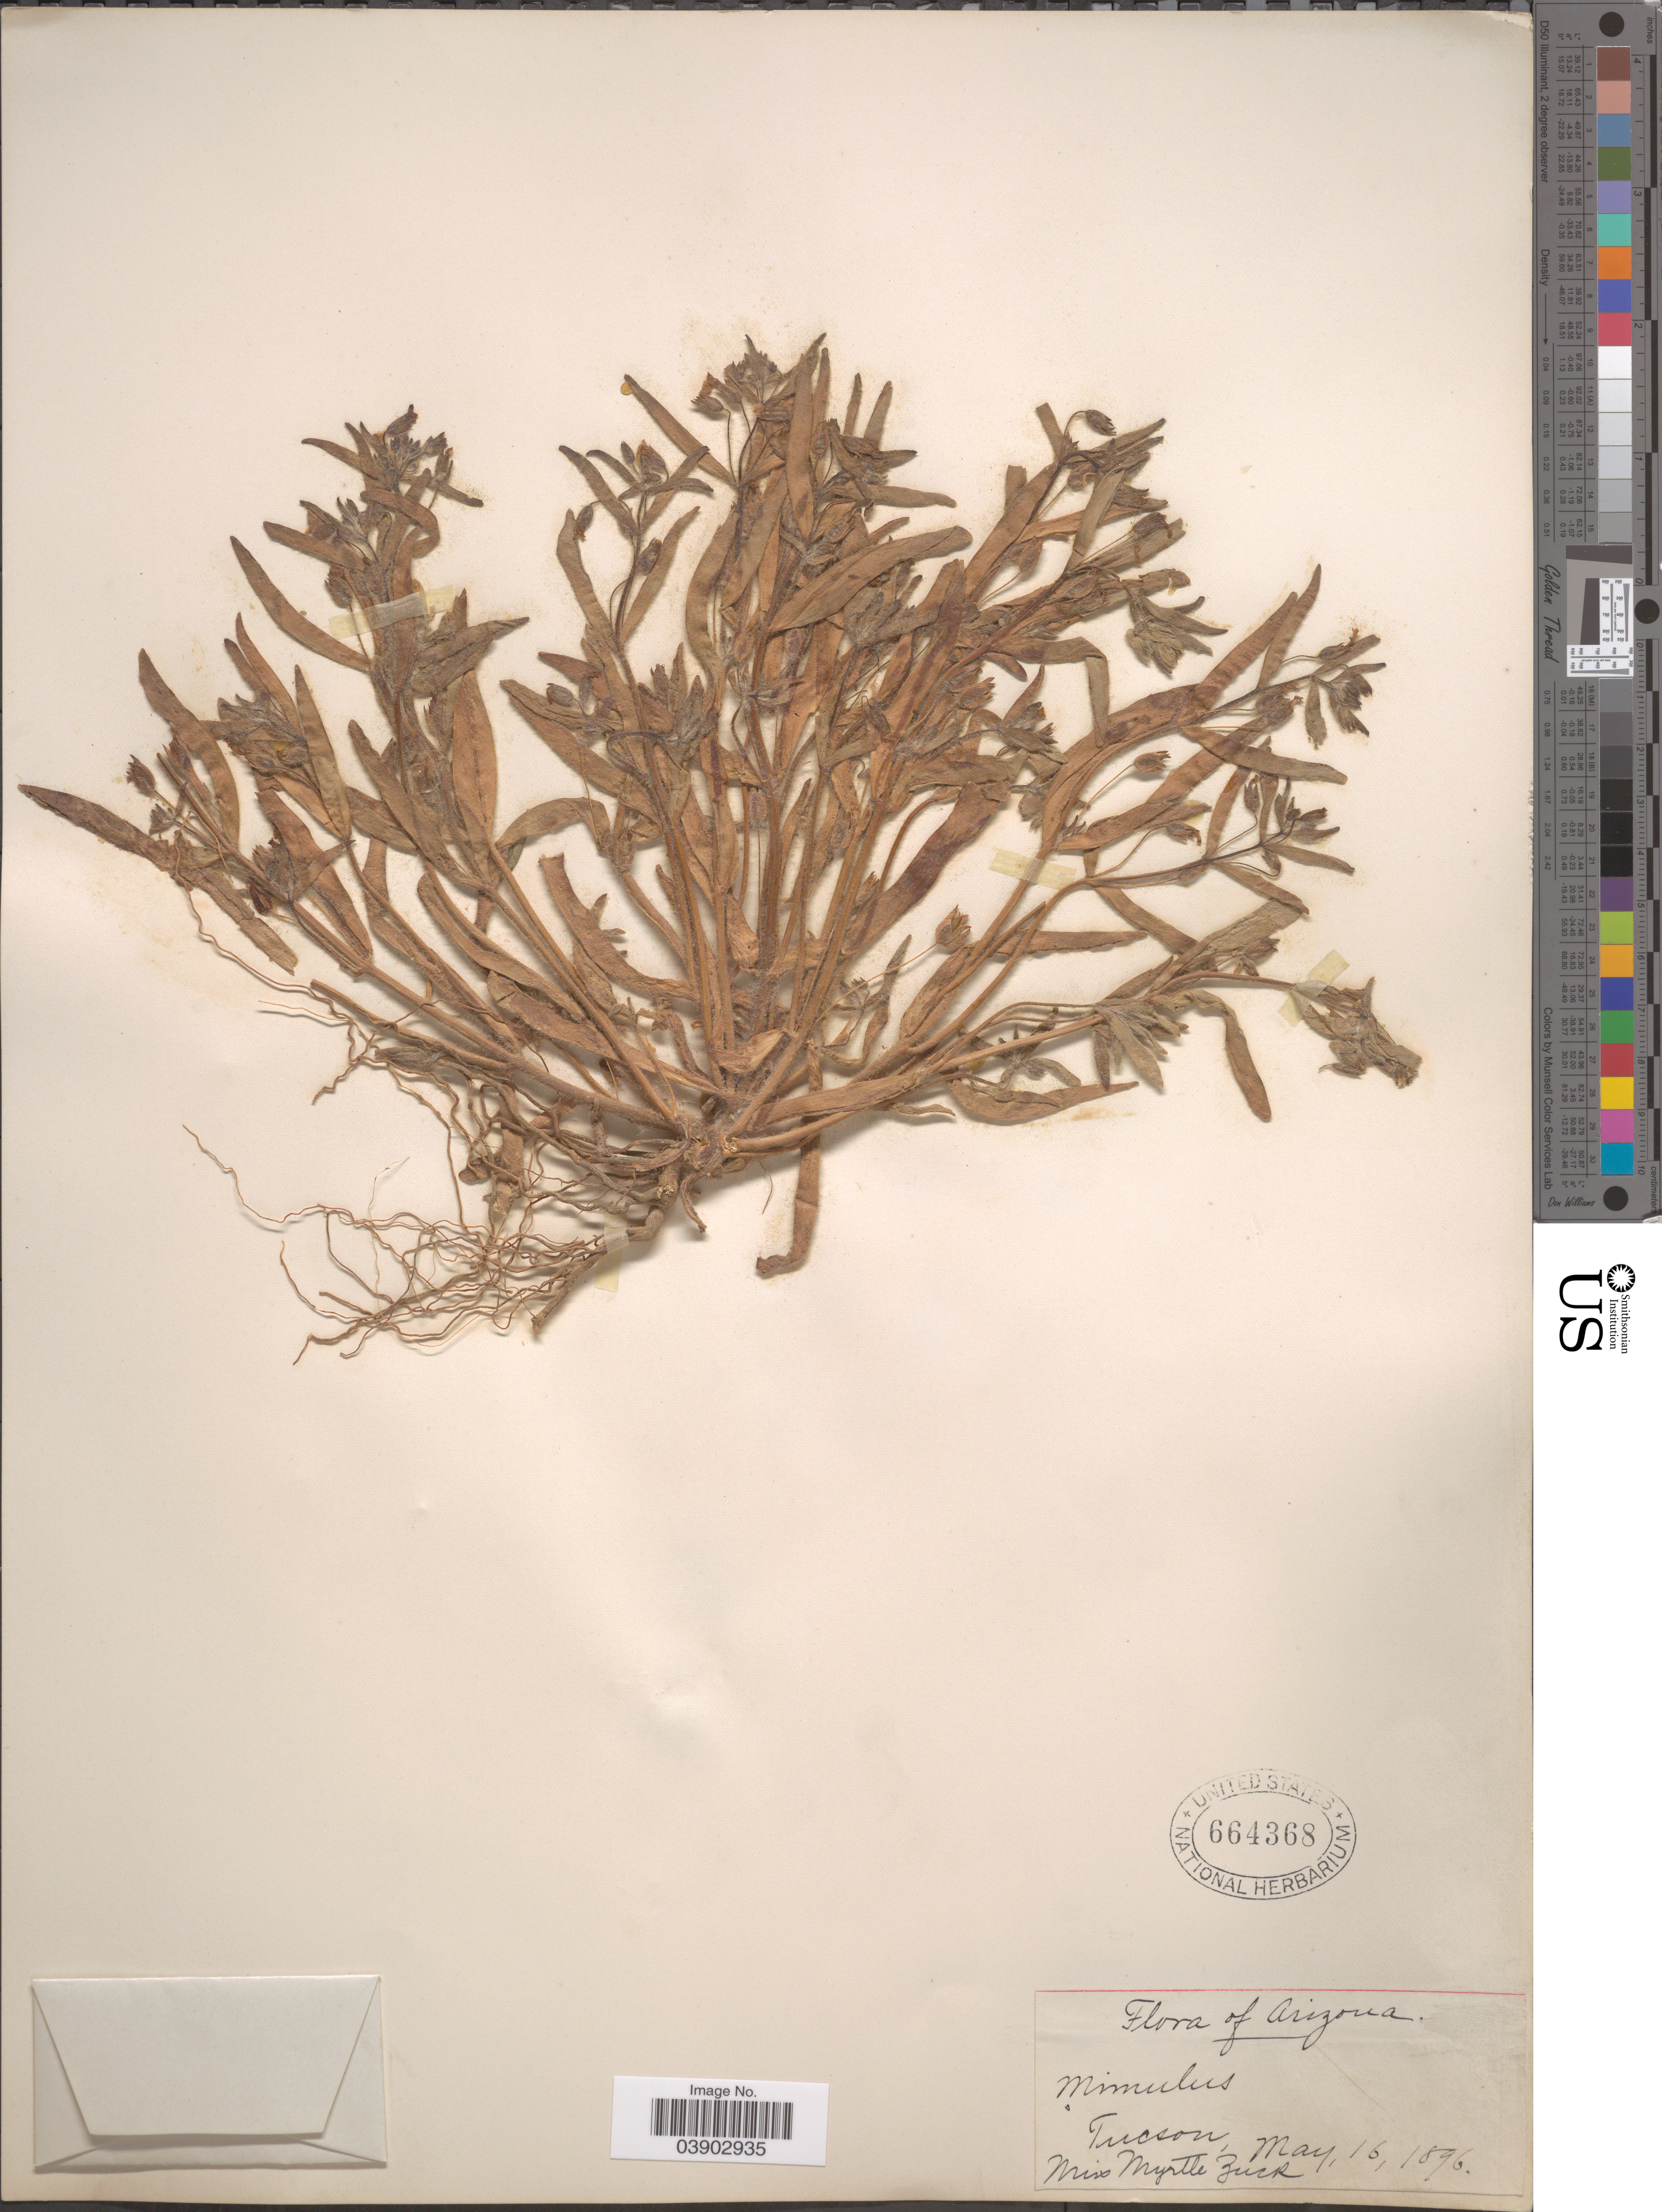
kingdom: Plantae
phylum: Tracheophyta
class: Magnoliopsida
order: Lamiales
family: Phrymaceae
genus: Mimetanthe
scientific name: Mimetanthe pilosa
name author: (Benth.) Greene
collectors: M. Zuck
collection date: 1896-05-16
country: United States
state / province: Arizona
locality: Tucson.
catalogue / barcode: US 664368